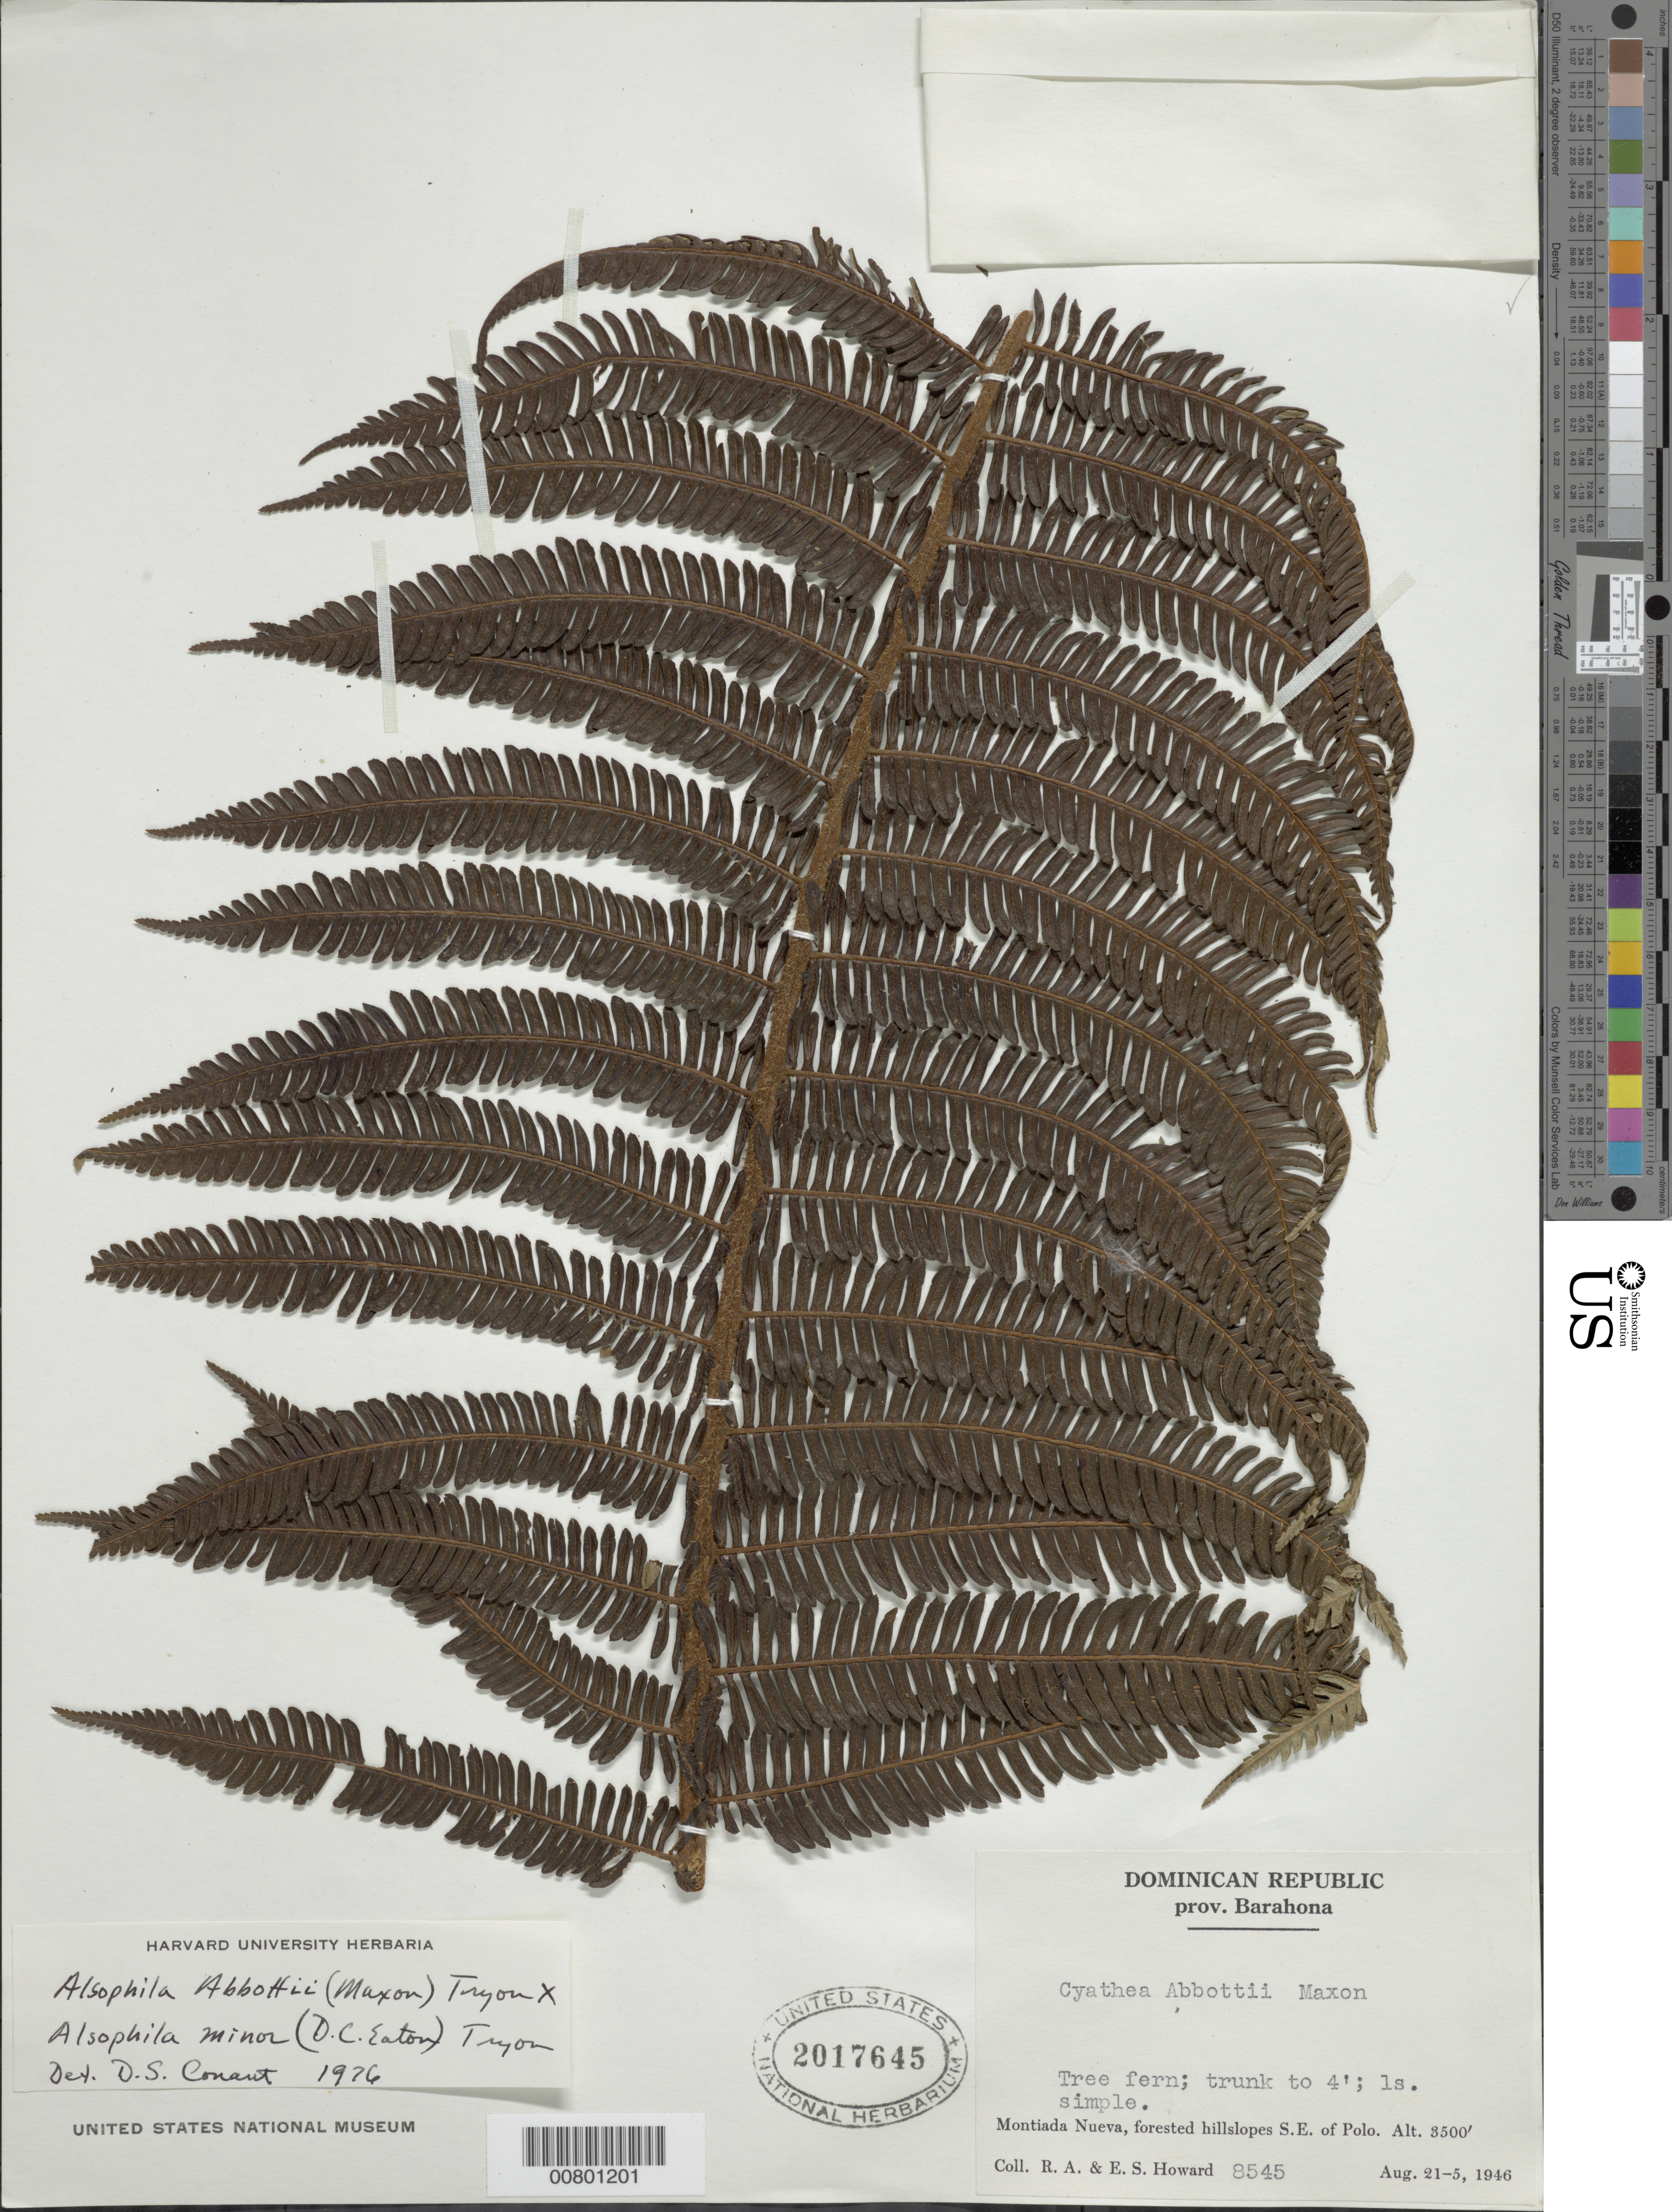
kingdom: Plantae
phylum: Tracheophyta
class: Polypodiopsida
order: Cyatheales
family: Cyatheaceae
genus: Alsophila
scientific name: Alsophila abbottii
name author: (Maxon) R.M. Tryon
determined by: Conant, D. S.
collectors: R. A. Howard & E. S. Howard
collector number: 8545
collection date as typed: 21 Aug 1946 to 21 Aug 1946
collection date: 1946-08-21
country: Dominican Republic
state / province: Barahona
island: Hispaniola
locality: Montiada Nueva, SE of Polo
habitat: Forested hillslopes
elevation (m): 1067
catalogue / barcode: US 2017645